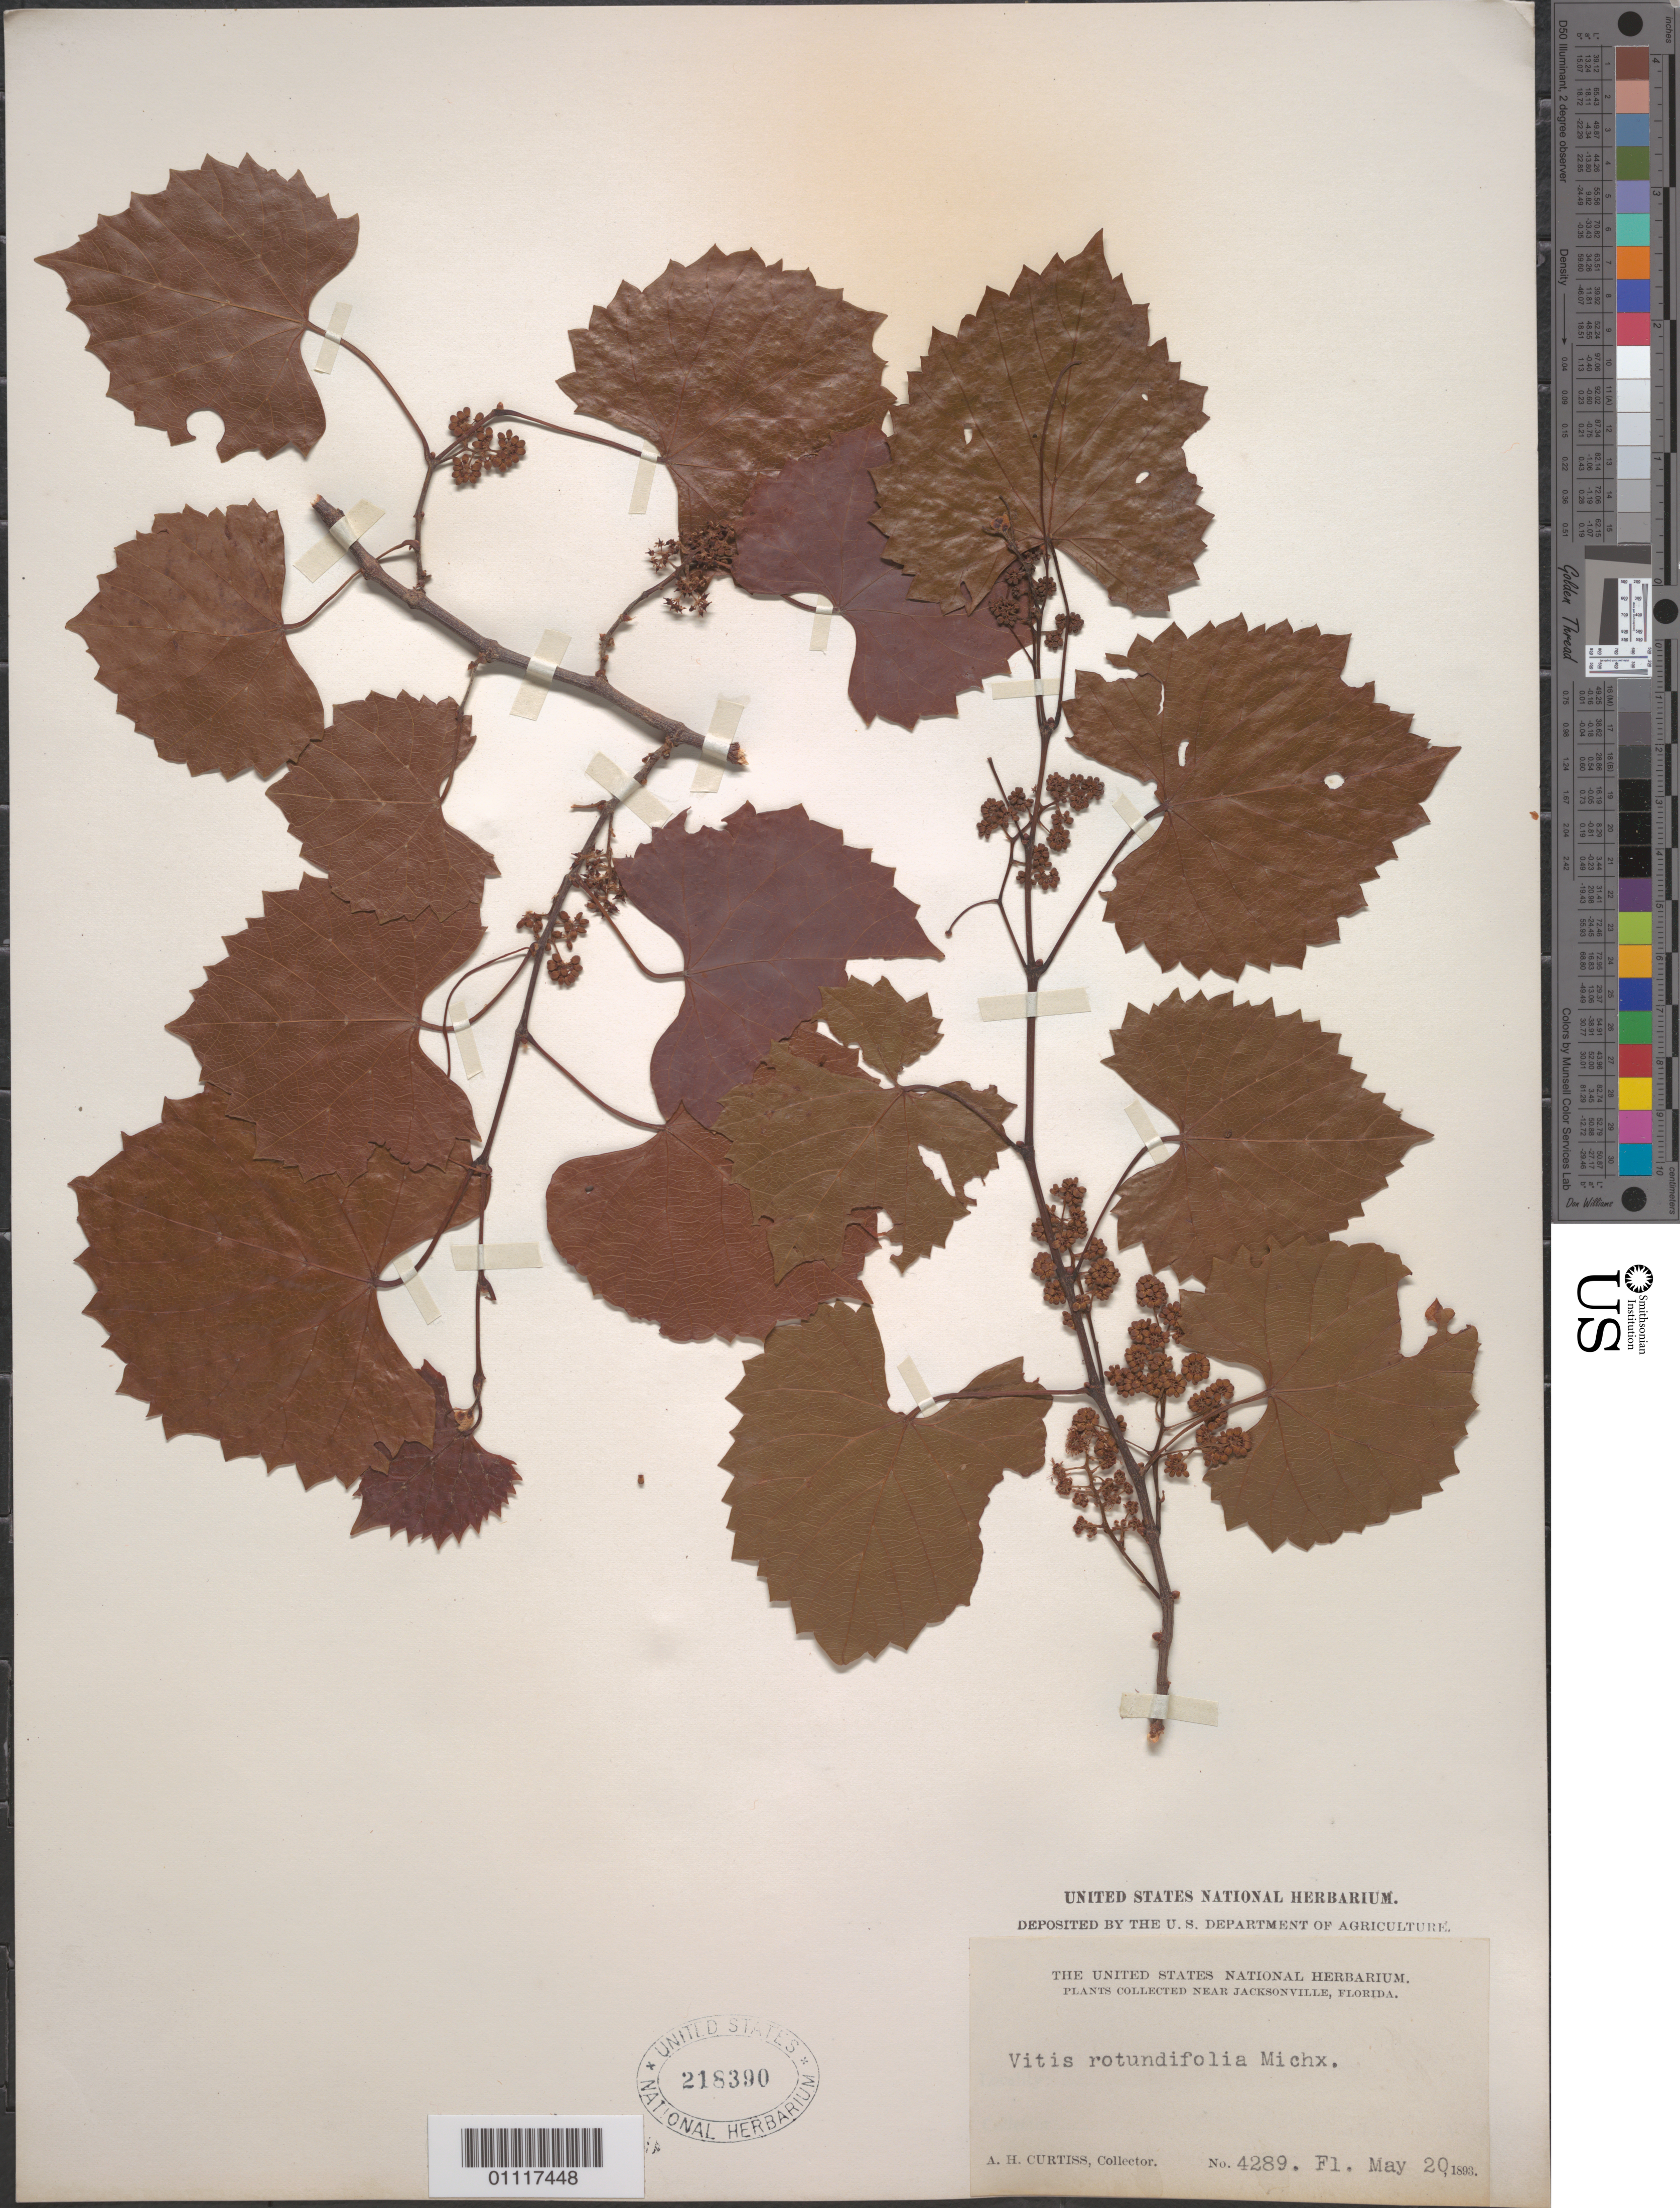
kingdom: Plantae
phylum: Tracheophyta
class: Magnoliopsida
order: Vitales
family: Vitaceae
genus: Vitis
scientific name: Vitis rotundifolia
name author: Michx.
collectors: A. H. Curtiss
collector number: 4289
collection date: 1893-05-20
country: United States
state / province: Florida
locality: Near Jacksonville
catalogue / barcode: US 218390